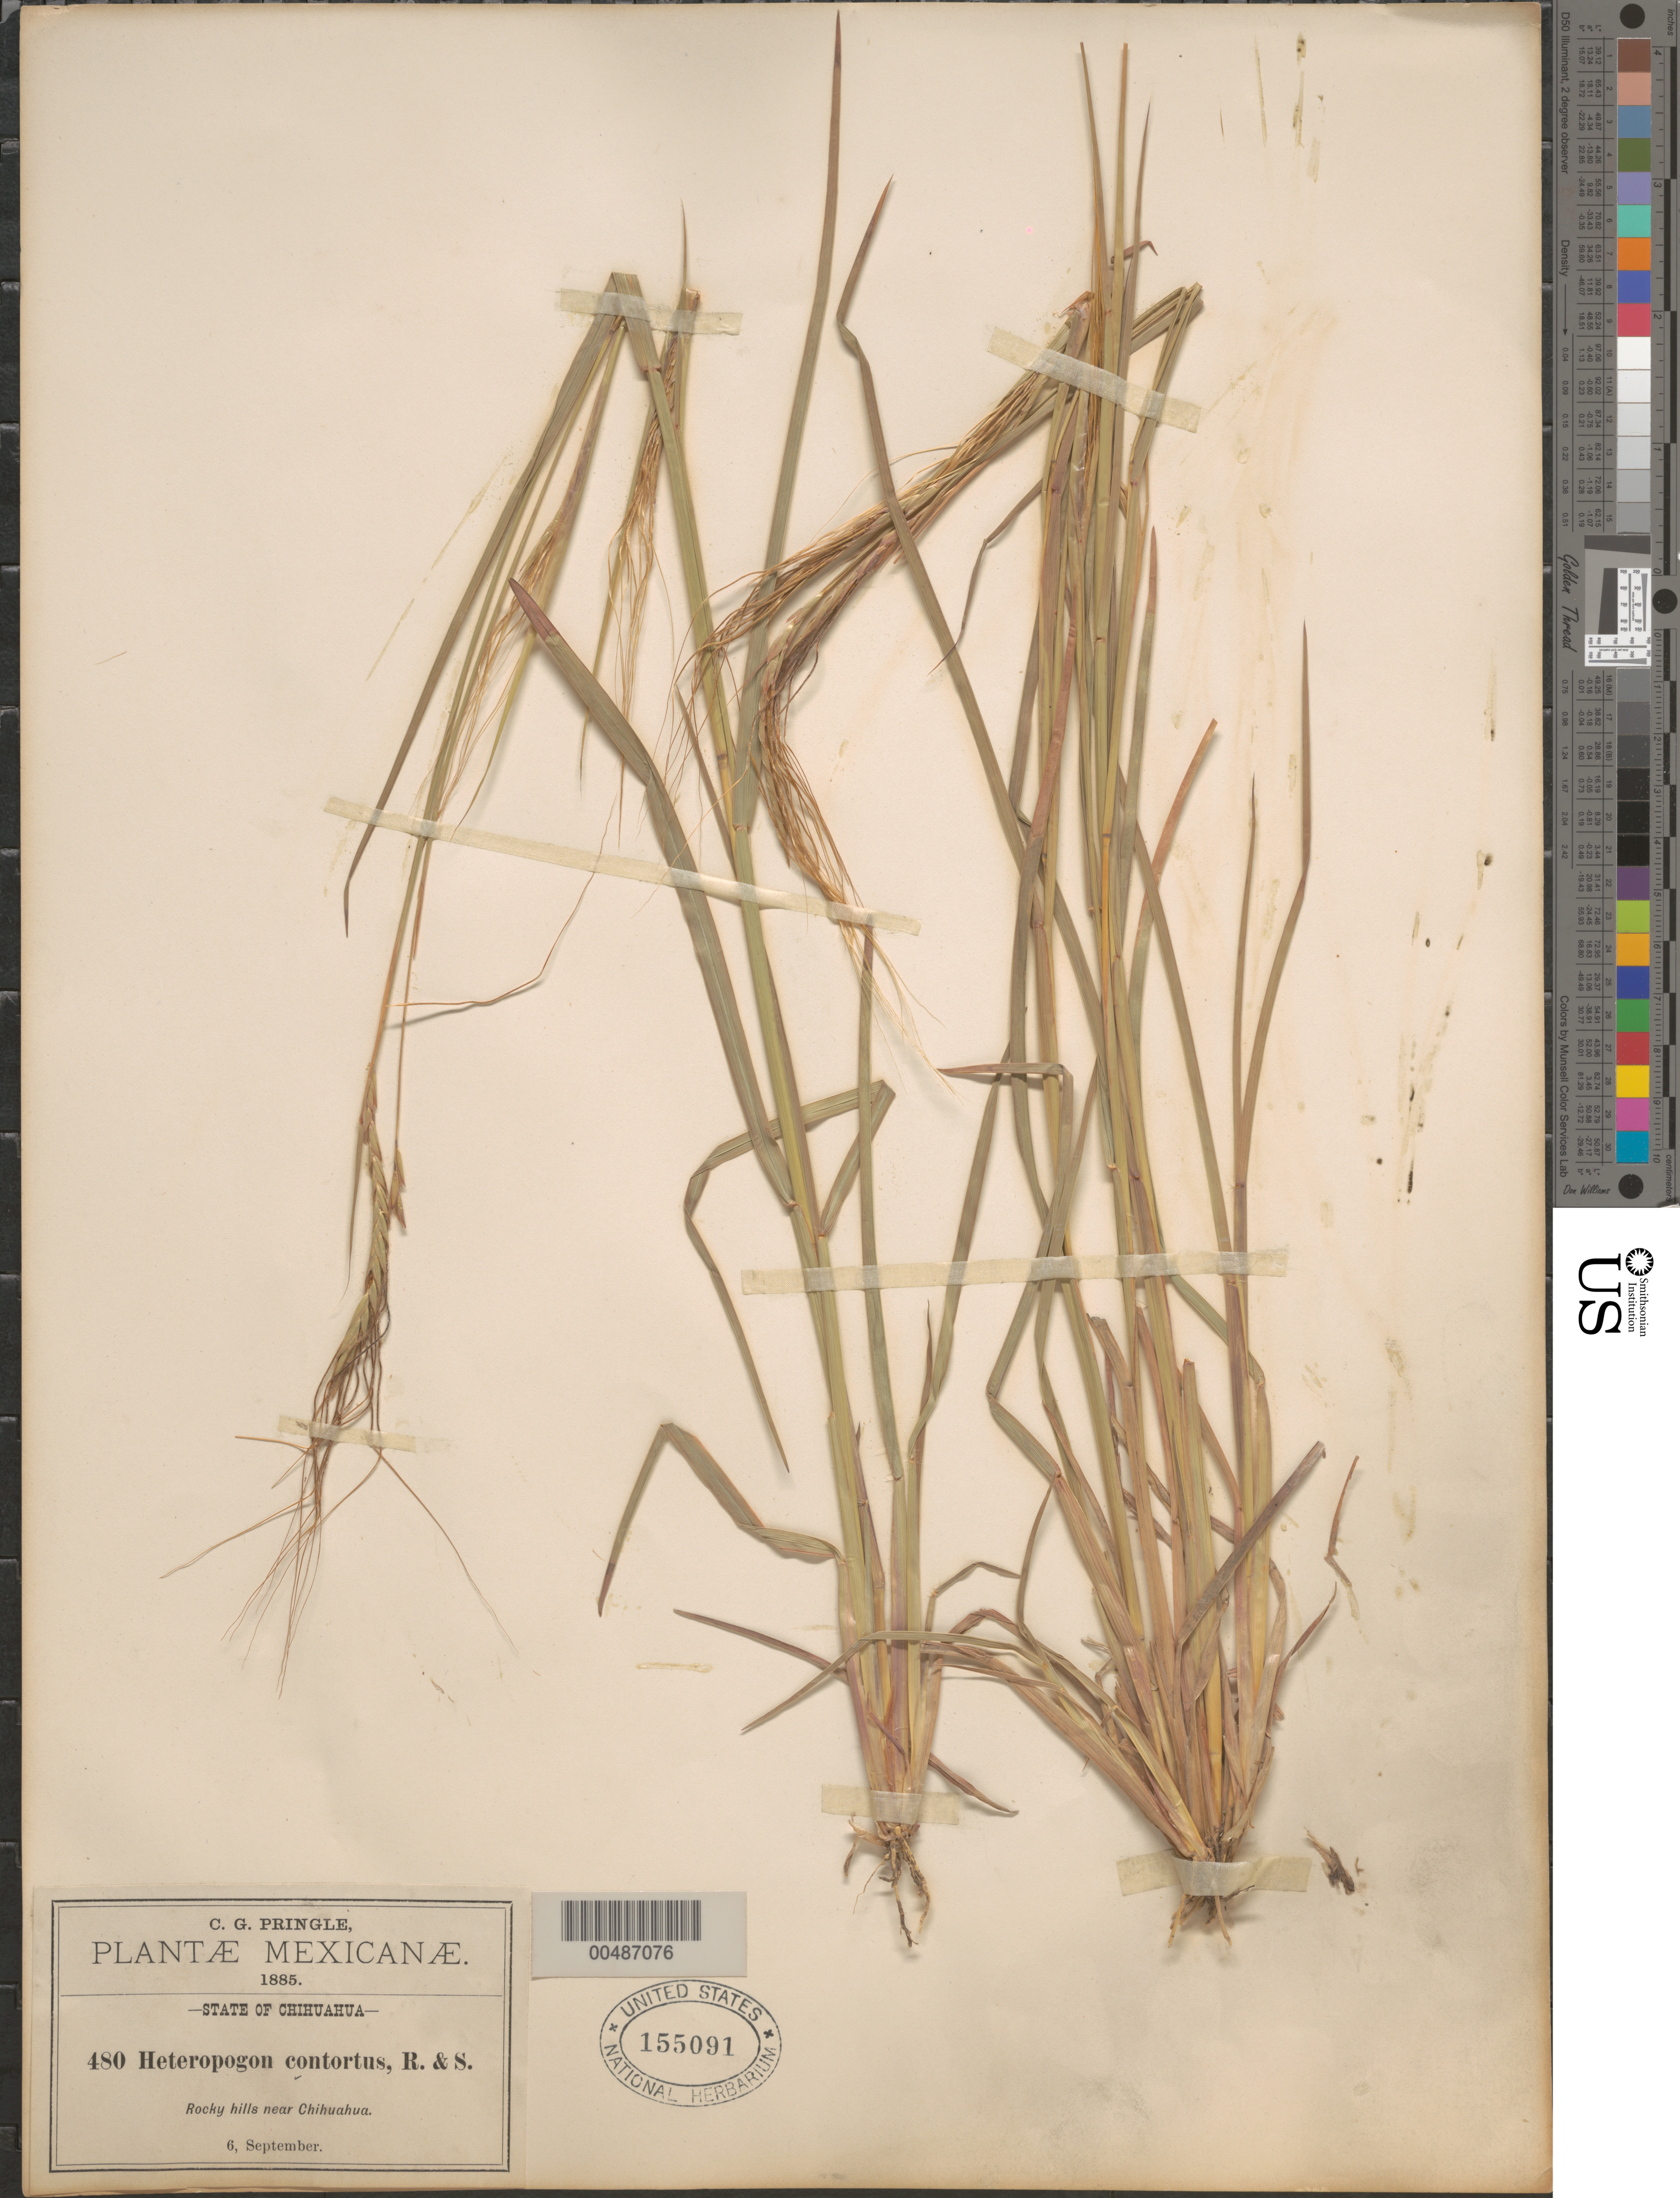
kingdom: Plantae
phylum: Tracheophyta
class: Liliopsida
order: Poales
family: Poaceae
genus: Heteropogon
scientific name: Heteropogon contortus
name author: (L.) P. Beauv. ex Roem. & Schult.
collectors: C. G. Pringle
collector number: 480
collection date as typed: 6 Sep 1885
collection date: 1885-09-06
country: Mexico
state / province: Chihuahua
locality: Near Chihuahua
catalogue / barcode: US 155091